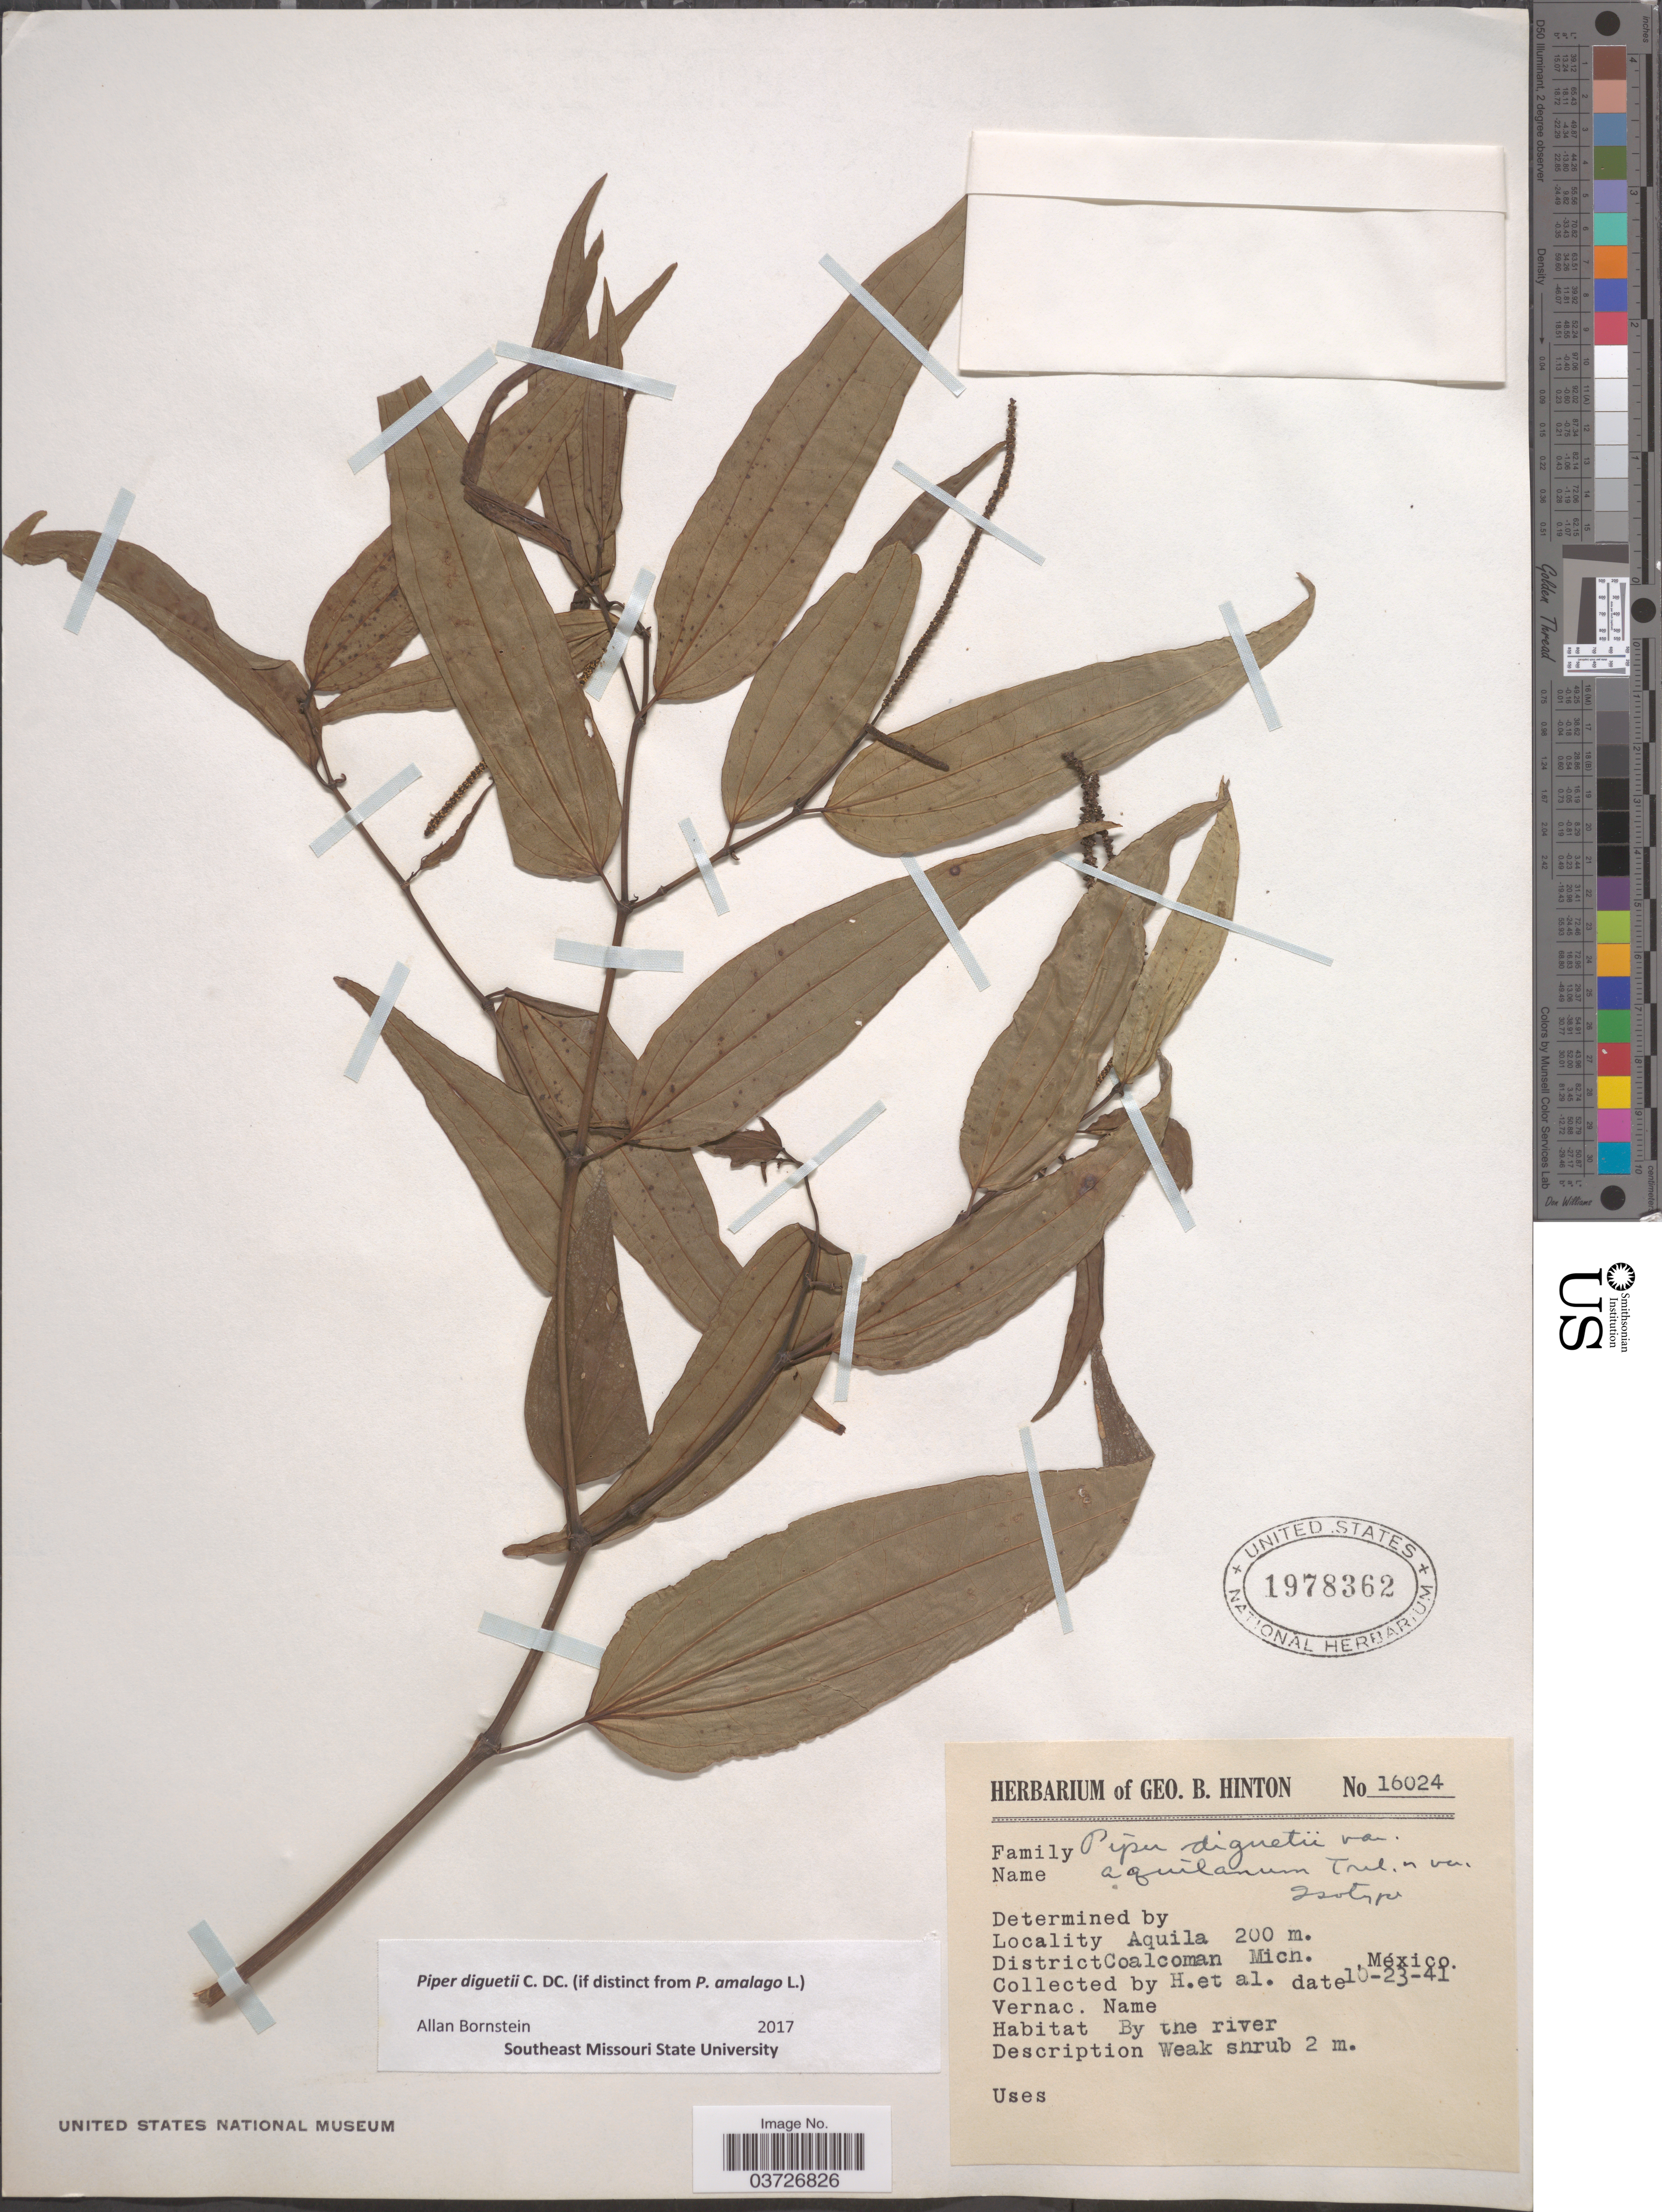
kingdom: Plantae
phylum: Tracheophyta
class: Magnoliopsida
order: Piperales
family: Piperaceae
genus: Piper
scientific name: Piper diguetii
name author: C. DC.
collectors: G. B. Hinton & et al.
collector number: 16024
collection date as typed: Transcribed d/m/y: 23/10/41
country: Mexico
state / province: Michoacán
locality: Aquila. District Coalcoman.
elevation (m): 200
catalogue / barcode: US 1978362